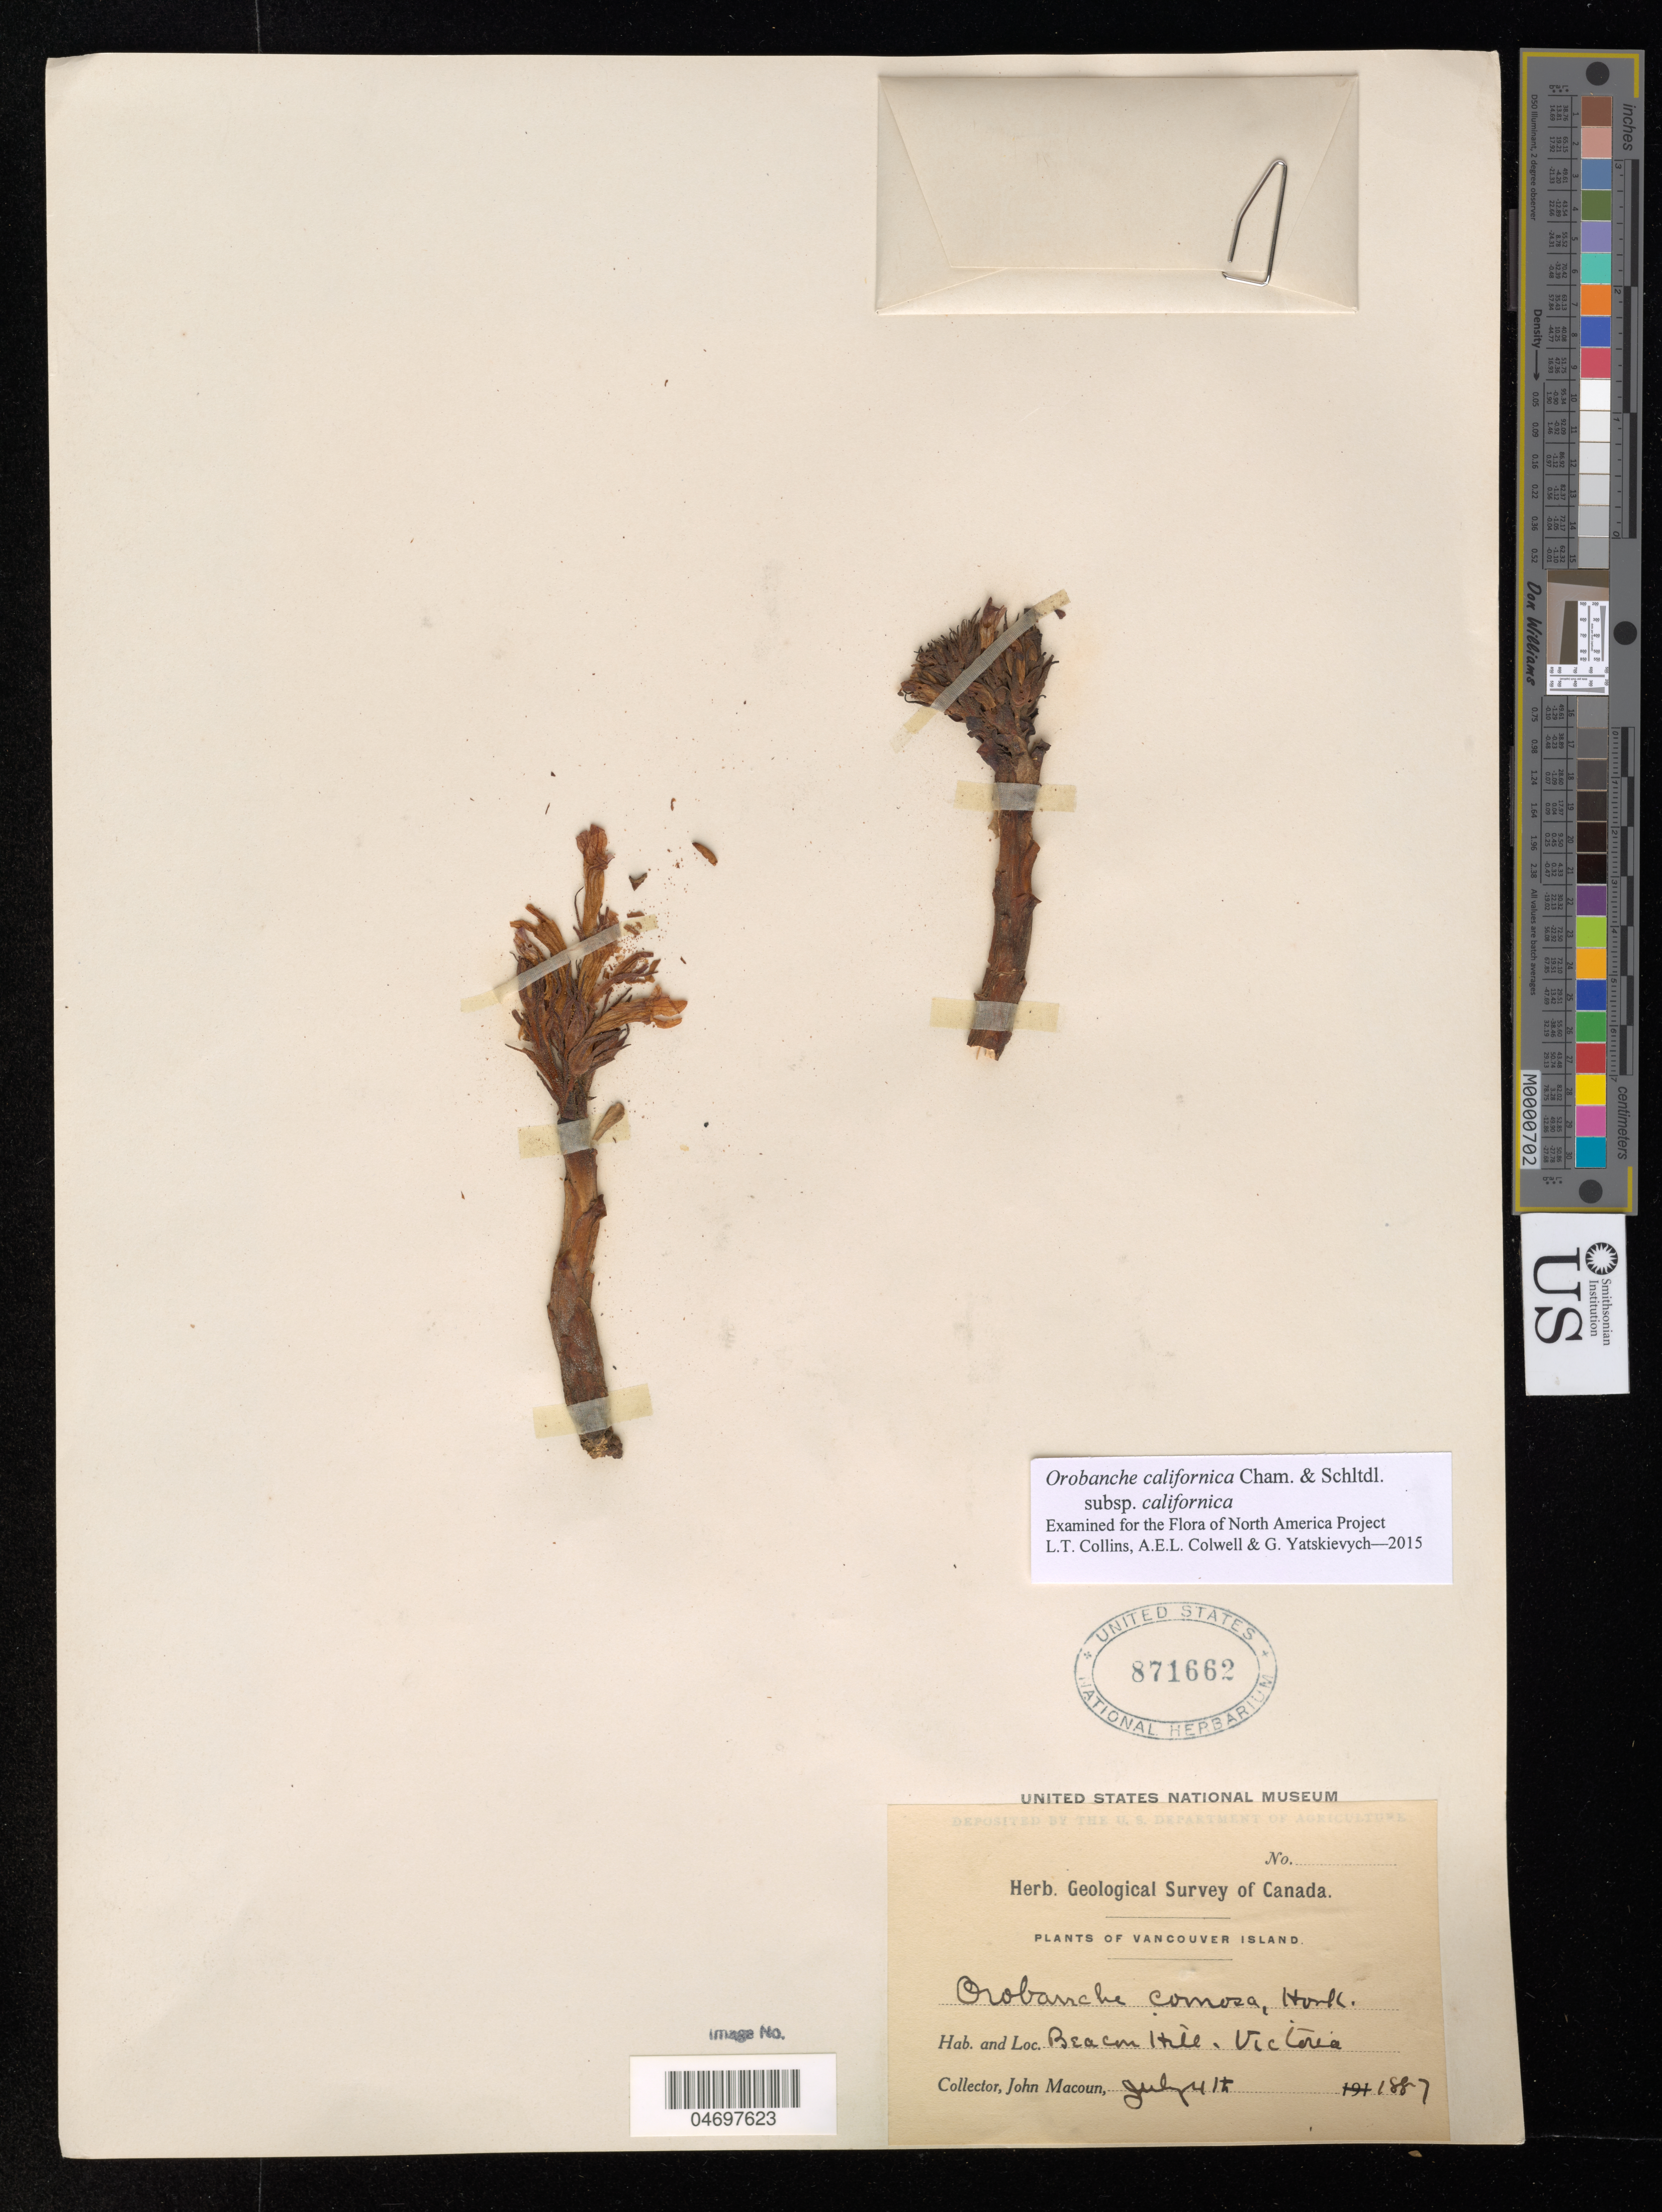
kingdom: Plantae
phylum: Tracheophyta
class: Magnoliopsida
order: Lamiales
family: Orobanchaceae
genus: Orobanche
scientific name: Orobanche californica subsp. californica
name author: Cham. & Schltdl.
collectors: J. Macoun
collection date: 1887-07-04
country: Canada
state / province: British Columbia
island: Vancouver Island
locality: Beacon Hill, Victoria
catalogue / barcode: US 871662